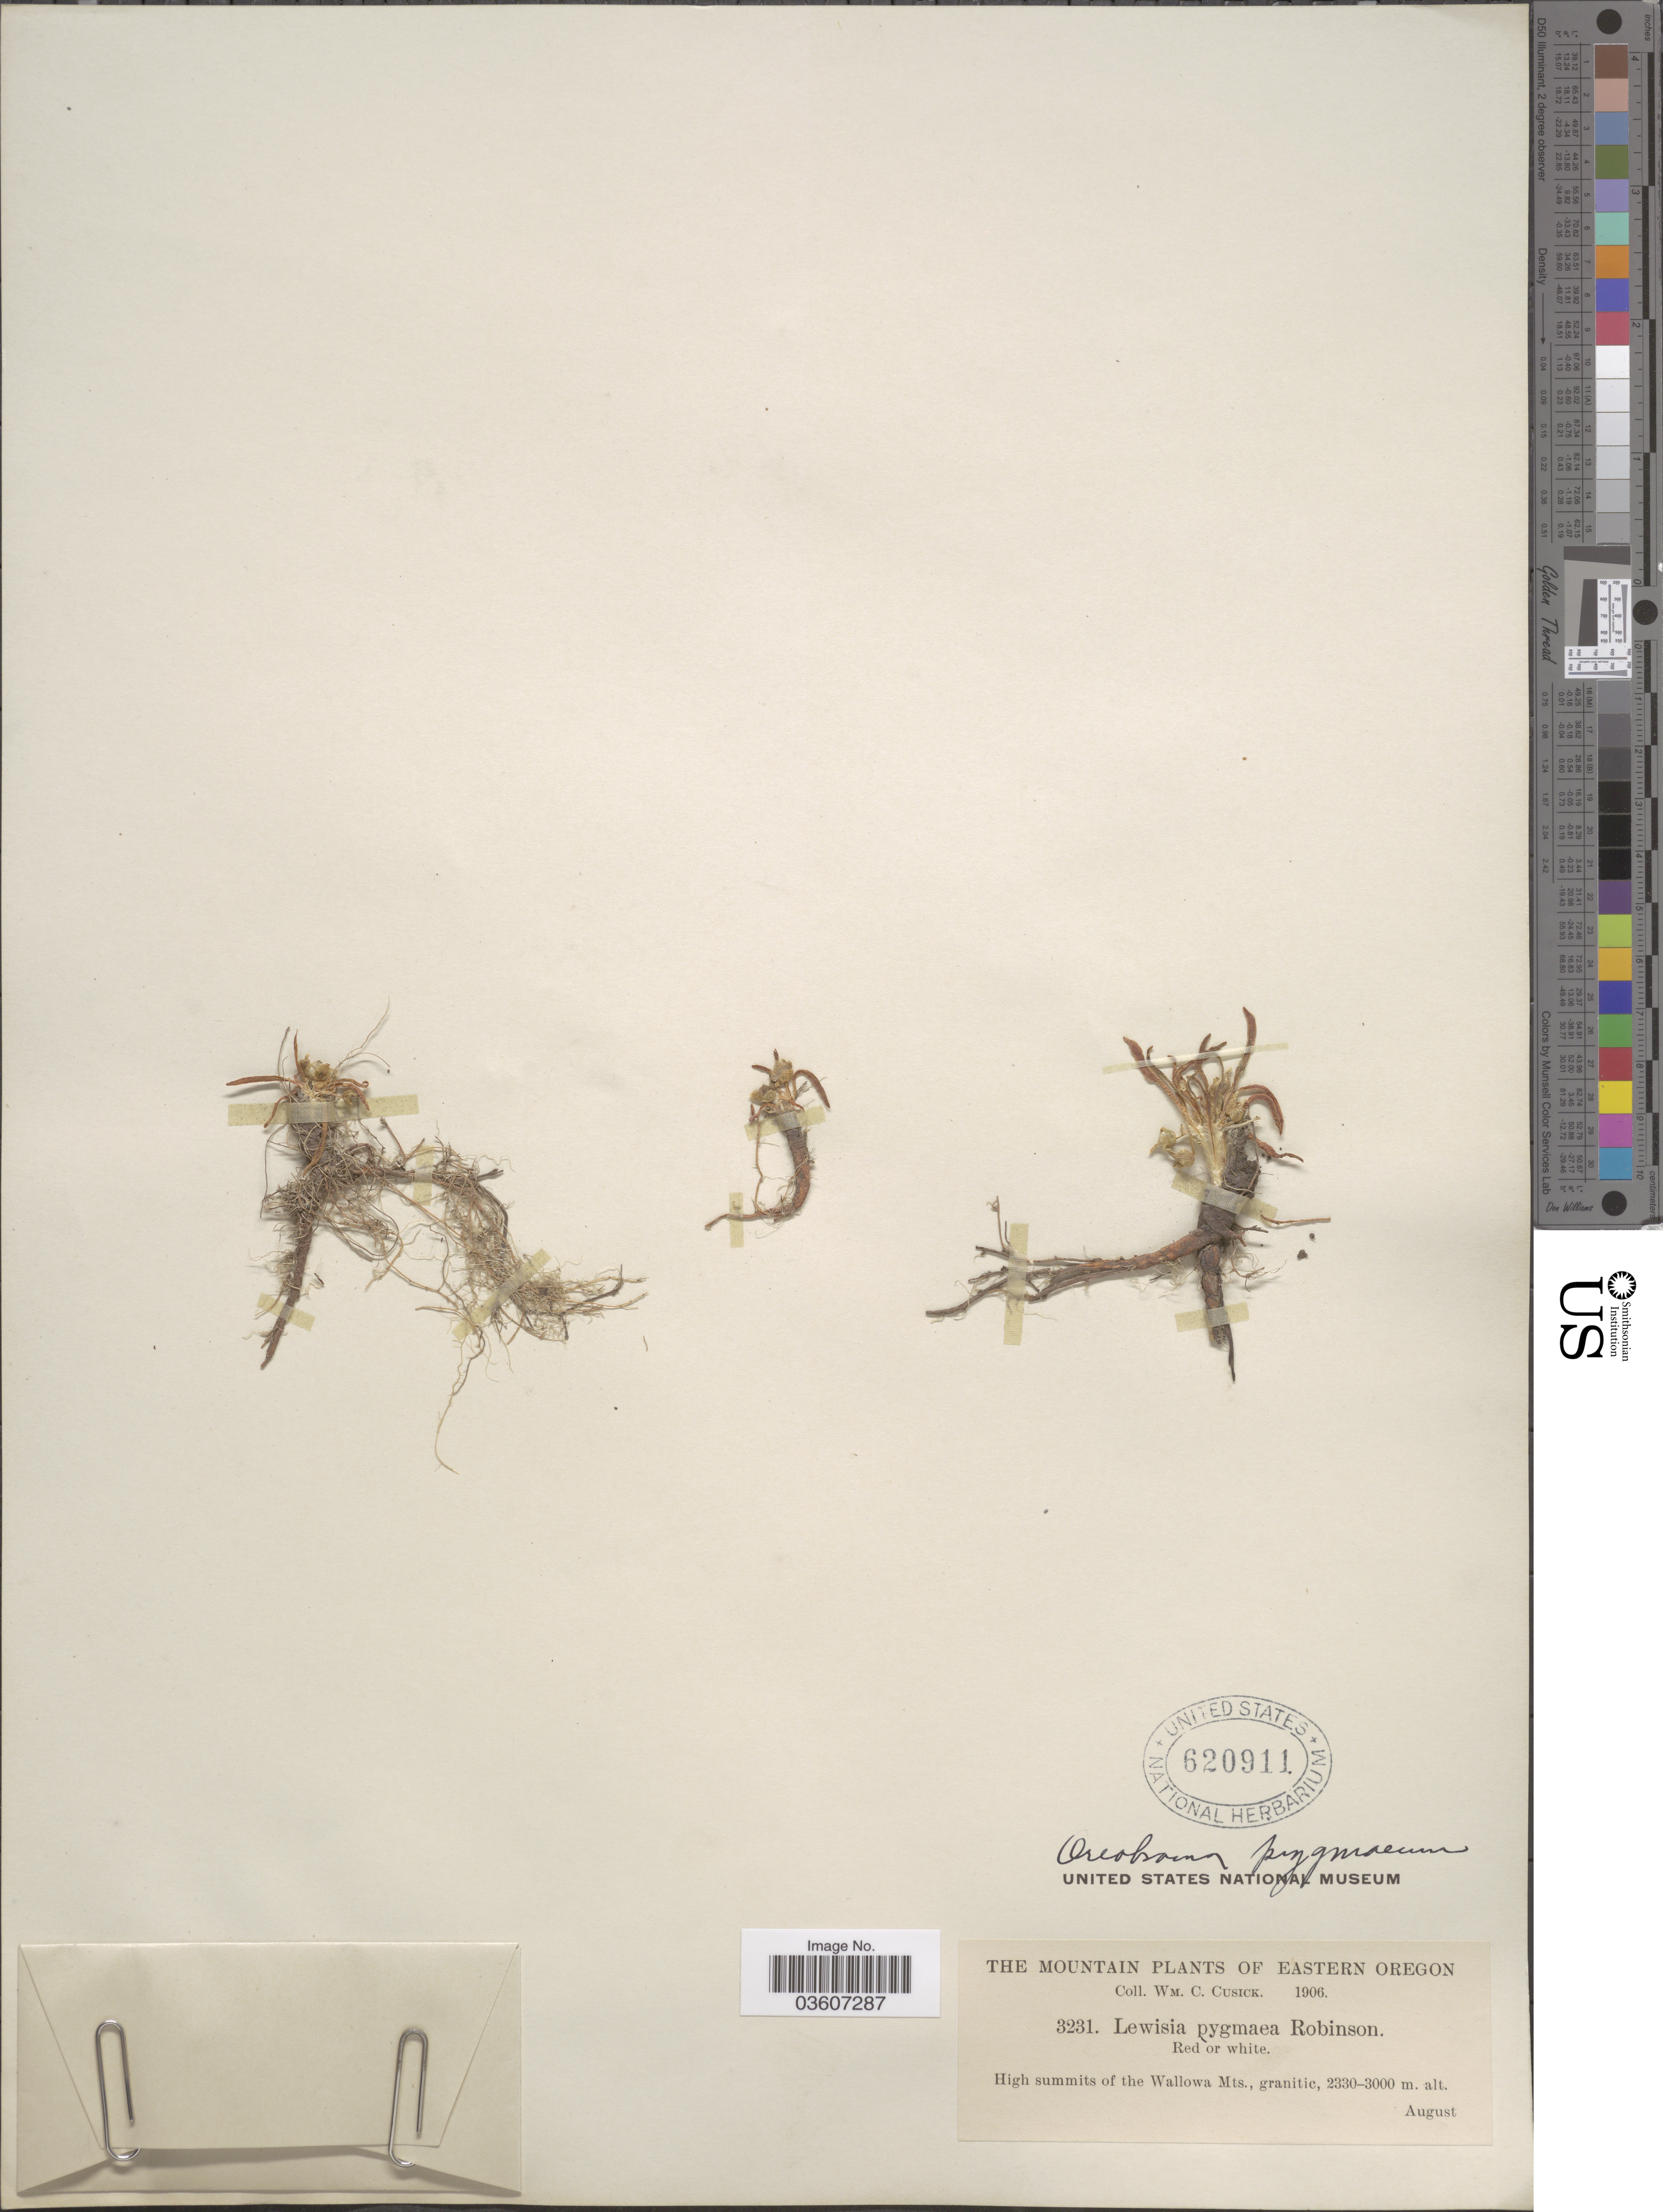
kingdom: Plantae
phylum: Tracheophyta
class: Magnoliopsida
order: Caryophyllales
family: Montiaceae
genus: Lewisia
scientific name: Lewisia pygmaea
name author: (A. Gray) B.L. Rob.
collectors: W. C. Cusick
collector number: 3231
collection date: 1906-08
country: United States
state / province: Oregon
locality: Eastern Oregon. High summits of the Wallowa Mts.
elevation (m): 2330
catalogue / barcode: US 620911